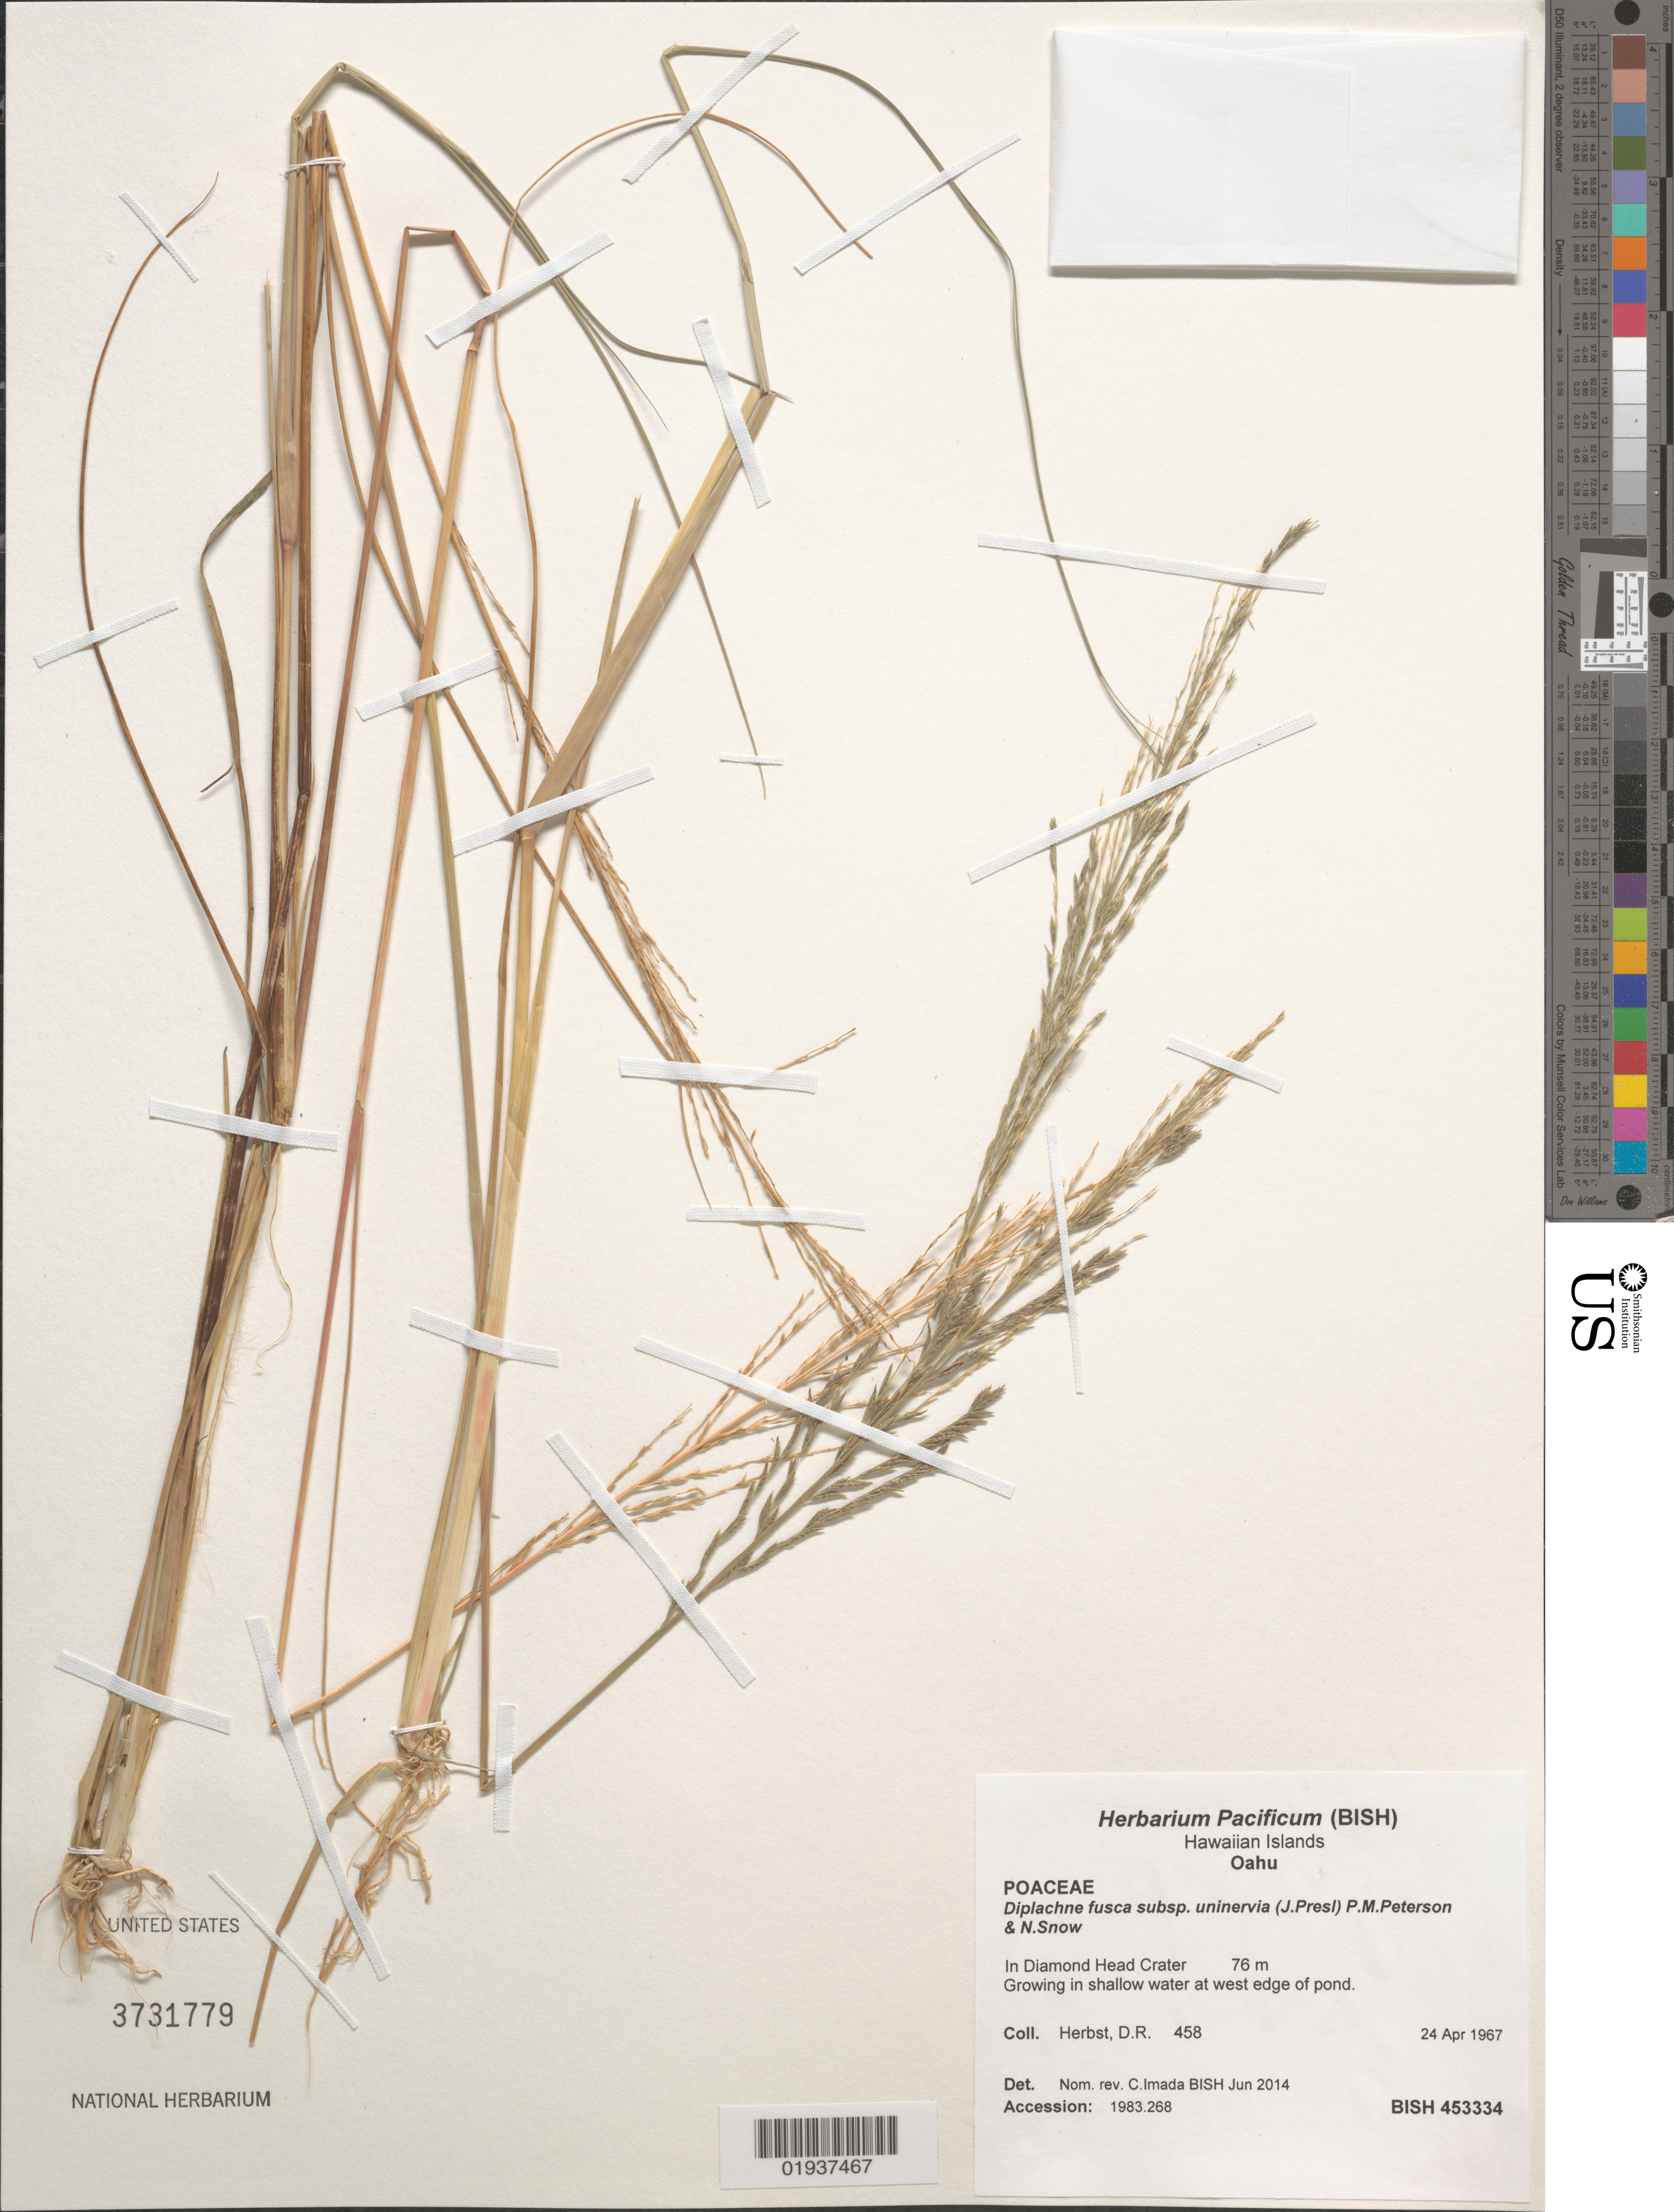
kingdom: Plantae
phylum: Tracheophyta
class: Liliopsida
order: Poales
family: Poaceae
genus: Diplachne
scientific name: Diplachne fusca subsp. uninervia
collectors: D. R. Herbst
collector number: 458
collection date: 1967-04-24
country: United States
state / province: Hawaii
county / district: Honolulu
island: Oahu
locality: Diamond Head Crater, west edge of pond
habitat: Shallow water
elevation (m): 76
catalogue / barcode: US 3731779